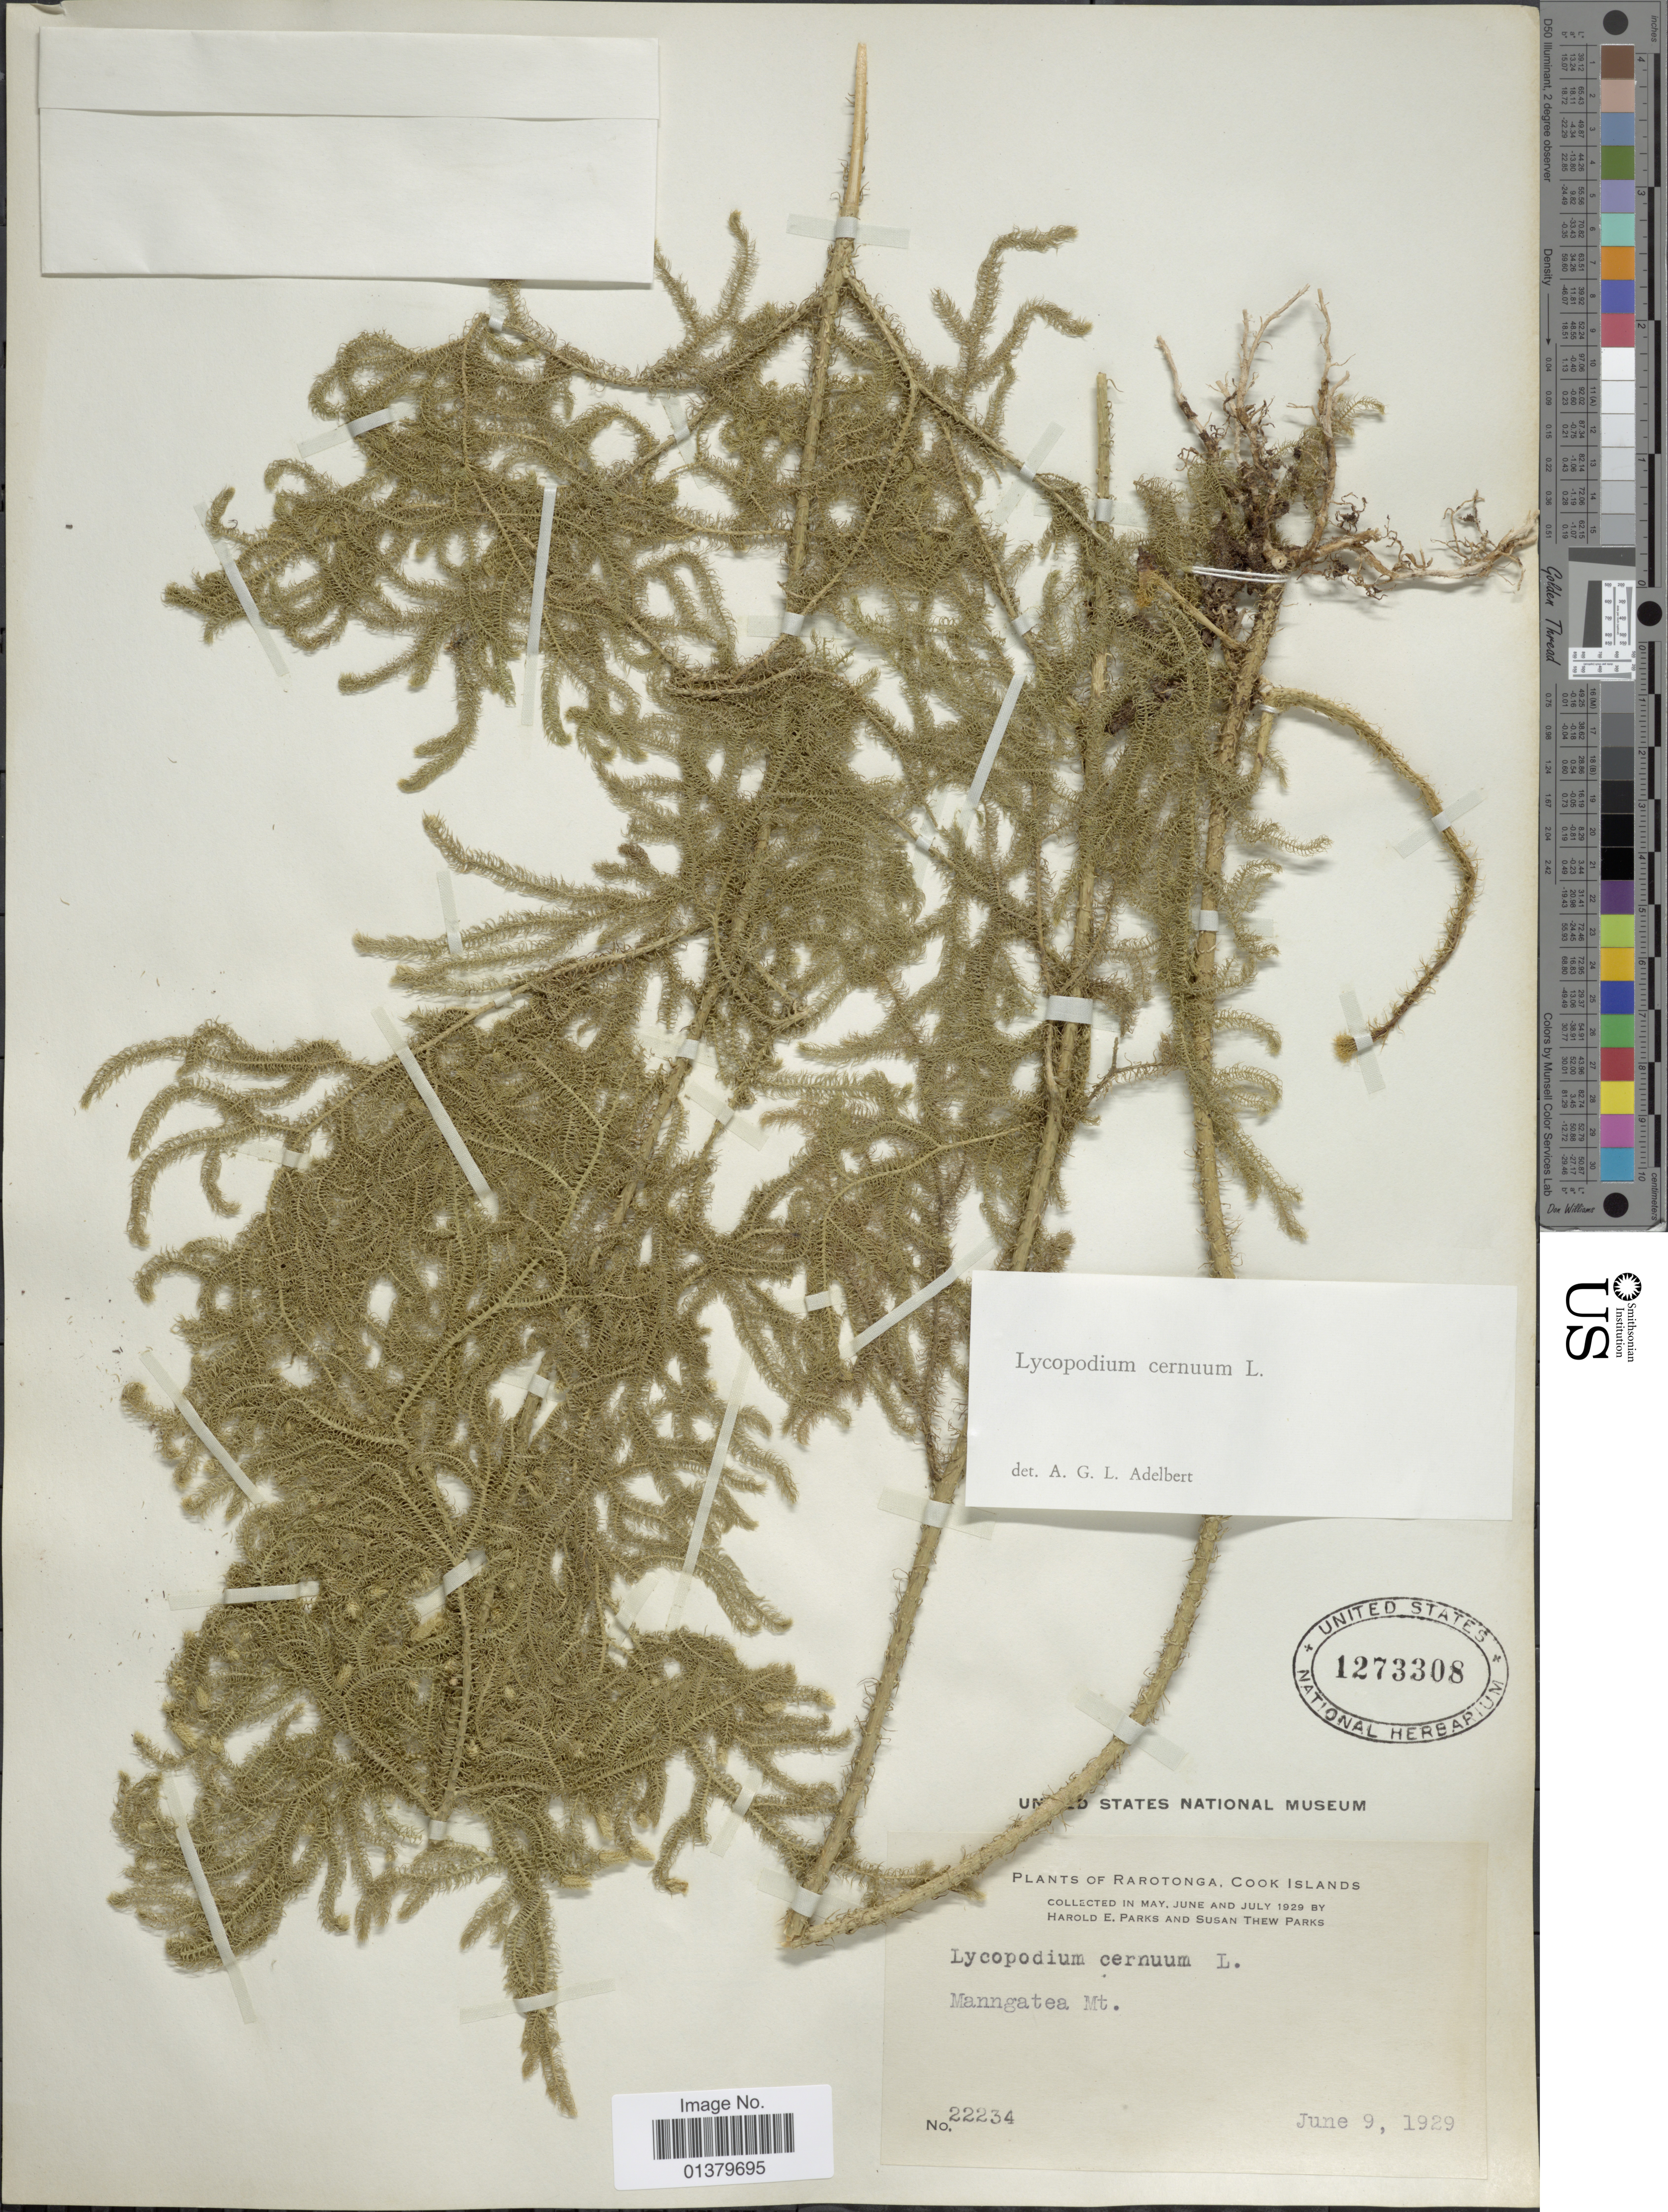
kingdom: Plantae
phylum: Tracheophyta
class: Lycopodiopsida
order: Lycopodiales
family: Lycopodiaceae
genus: Palhinhaea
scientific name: Palhinhaea cernua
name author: (L.) Vasc. & Franco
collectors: H. E. Parks & S. Parks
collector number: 22234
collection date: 1929-06-09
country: Cook Islands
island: Rarotonga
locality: Rarotonga, Maungatea Mt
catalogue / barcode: US 1273308